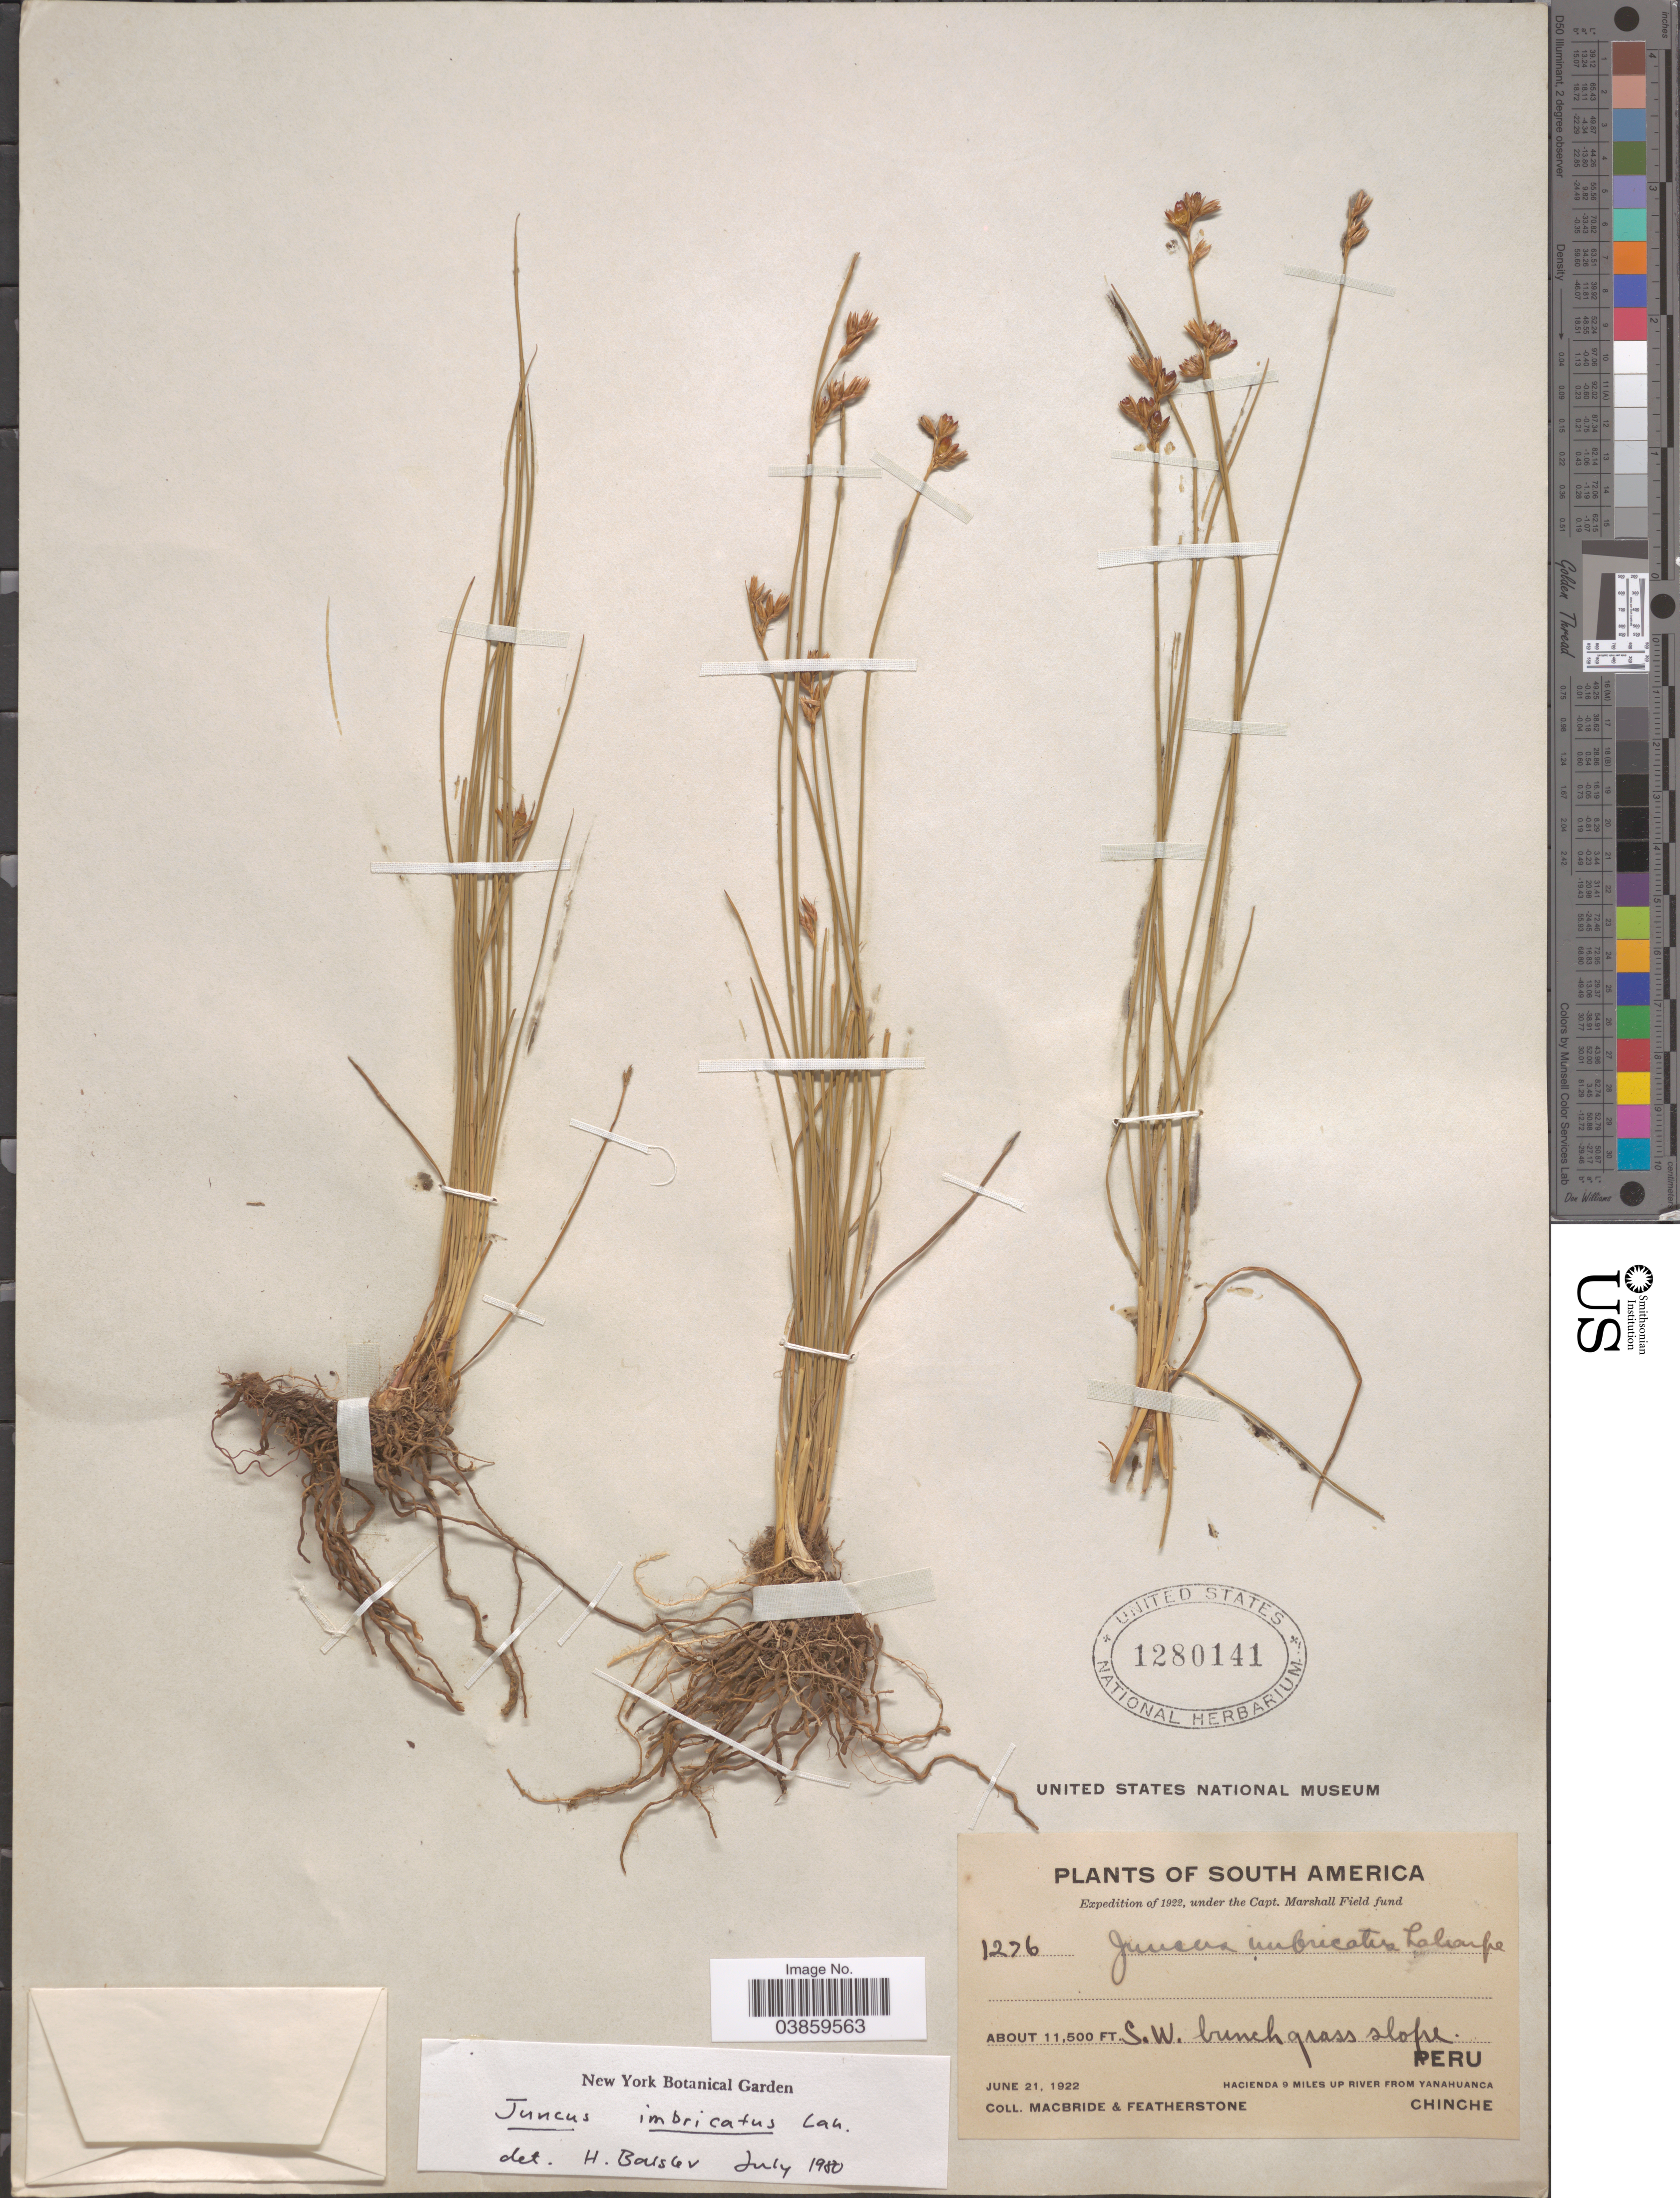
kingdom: Plantae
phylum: Tracheophyta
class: Liliopsida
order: Poales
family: Juncaceae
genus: Juncus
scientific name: Juncus imbricatus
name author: Laharpe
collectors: Macbride, -- & -. Featherstone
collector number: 1276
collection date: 1922-06-21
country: Peru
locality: S.W. bunch grass slope. Hacienda 9 miles up river from Yanahuanca. Chinche.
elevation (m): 3505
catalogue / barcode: US 1280141